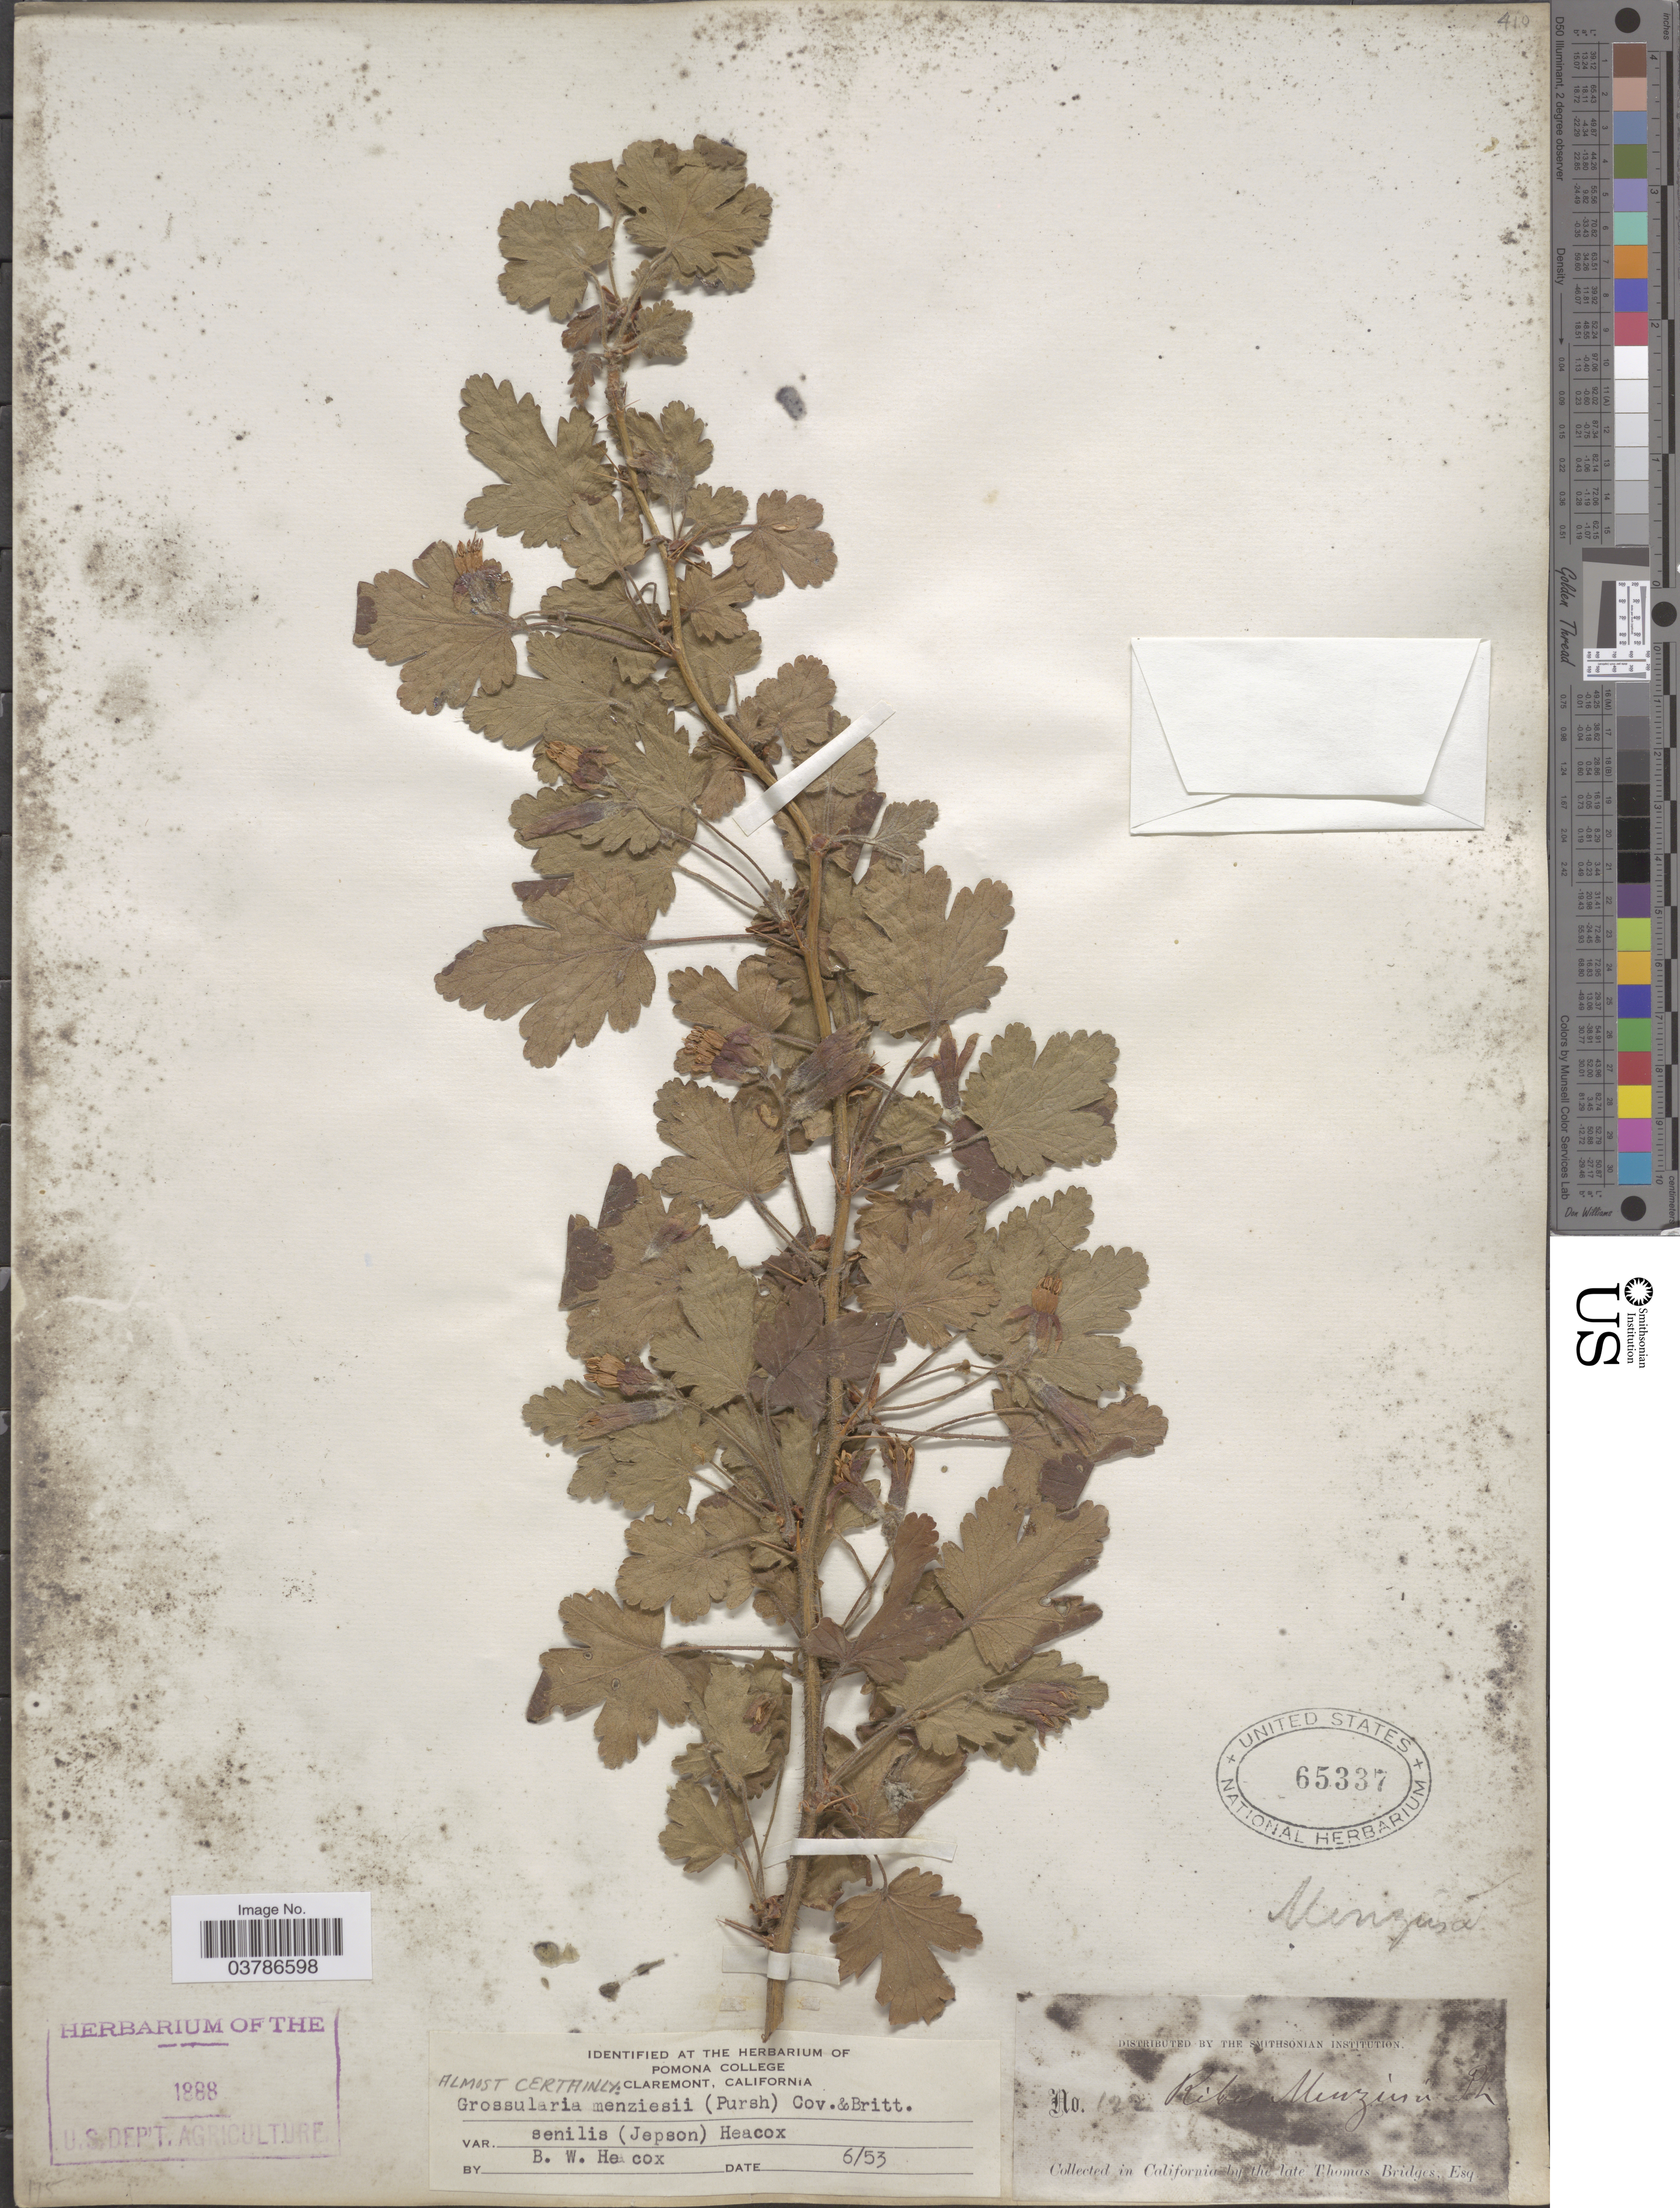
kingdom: Plantae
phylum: Tracheophyta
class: Magnoliopsida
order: Saxifragales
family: Grossulariaceae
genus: Ribes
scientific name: Ribes menziesii var. senile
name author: (Coville) Jeps.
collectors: T. Bridges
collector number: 122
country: United States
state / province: California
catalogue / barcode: US 65337